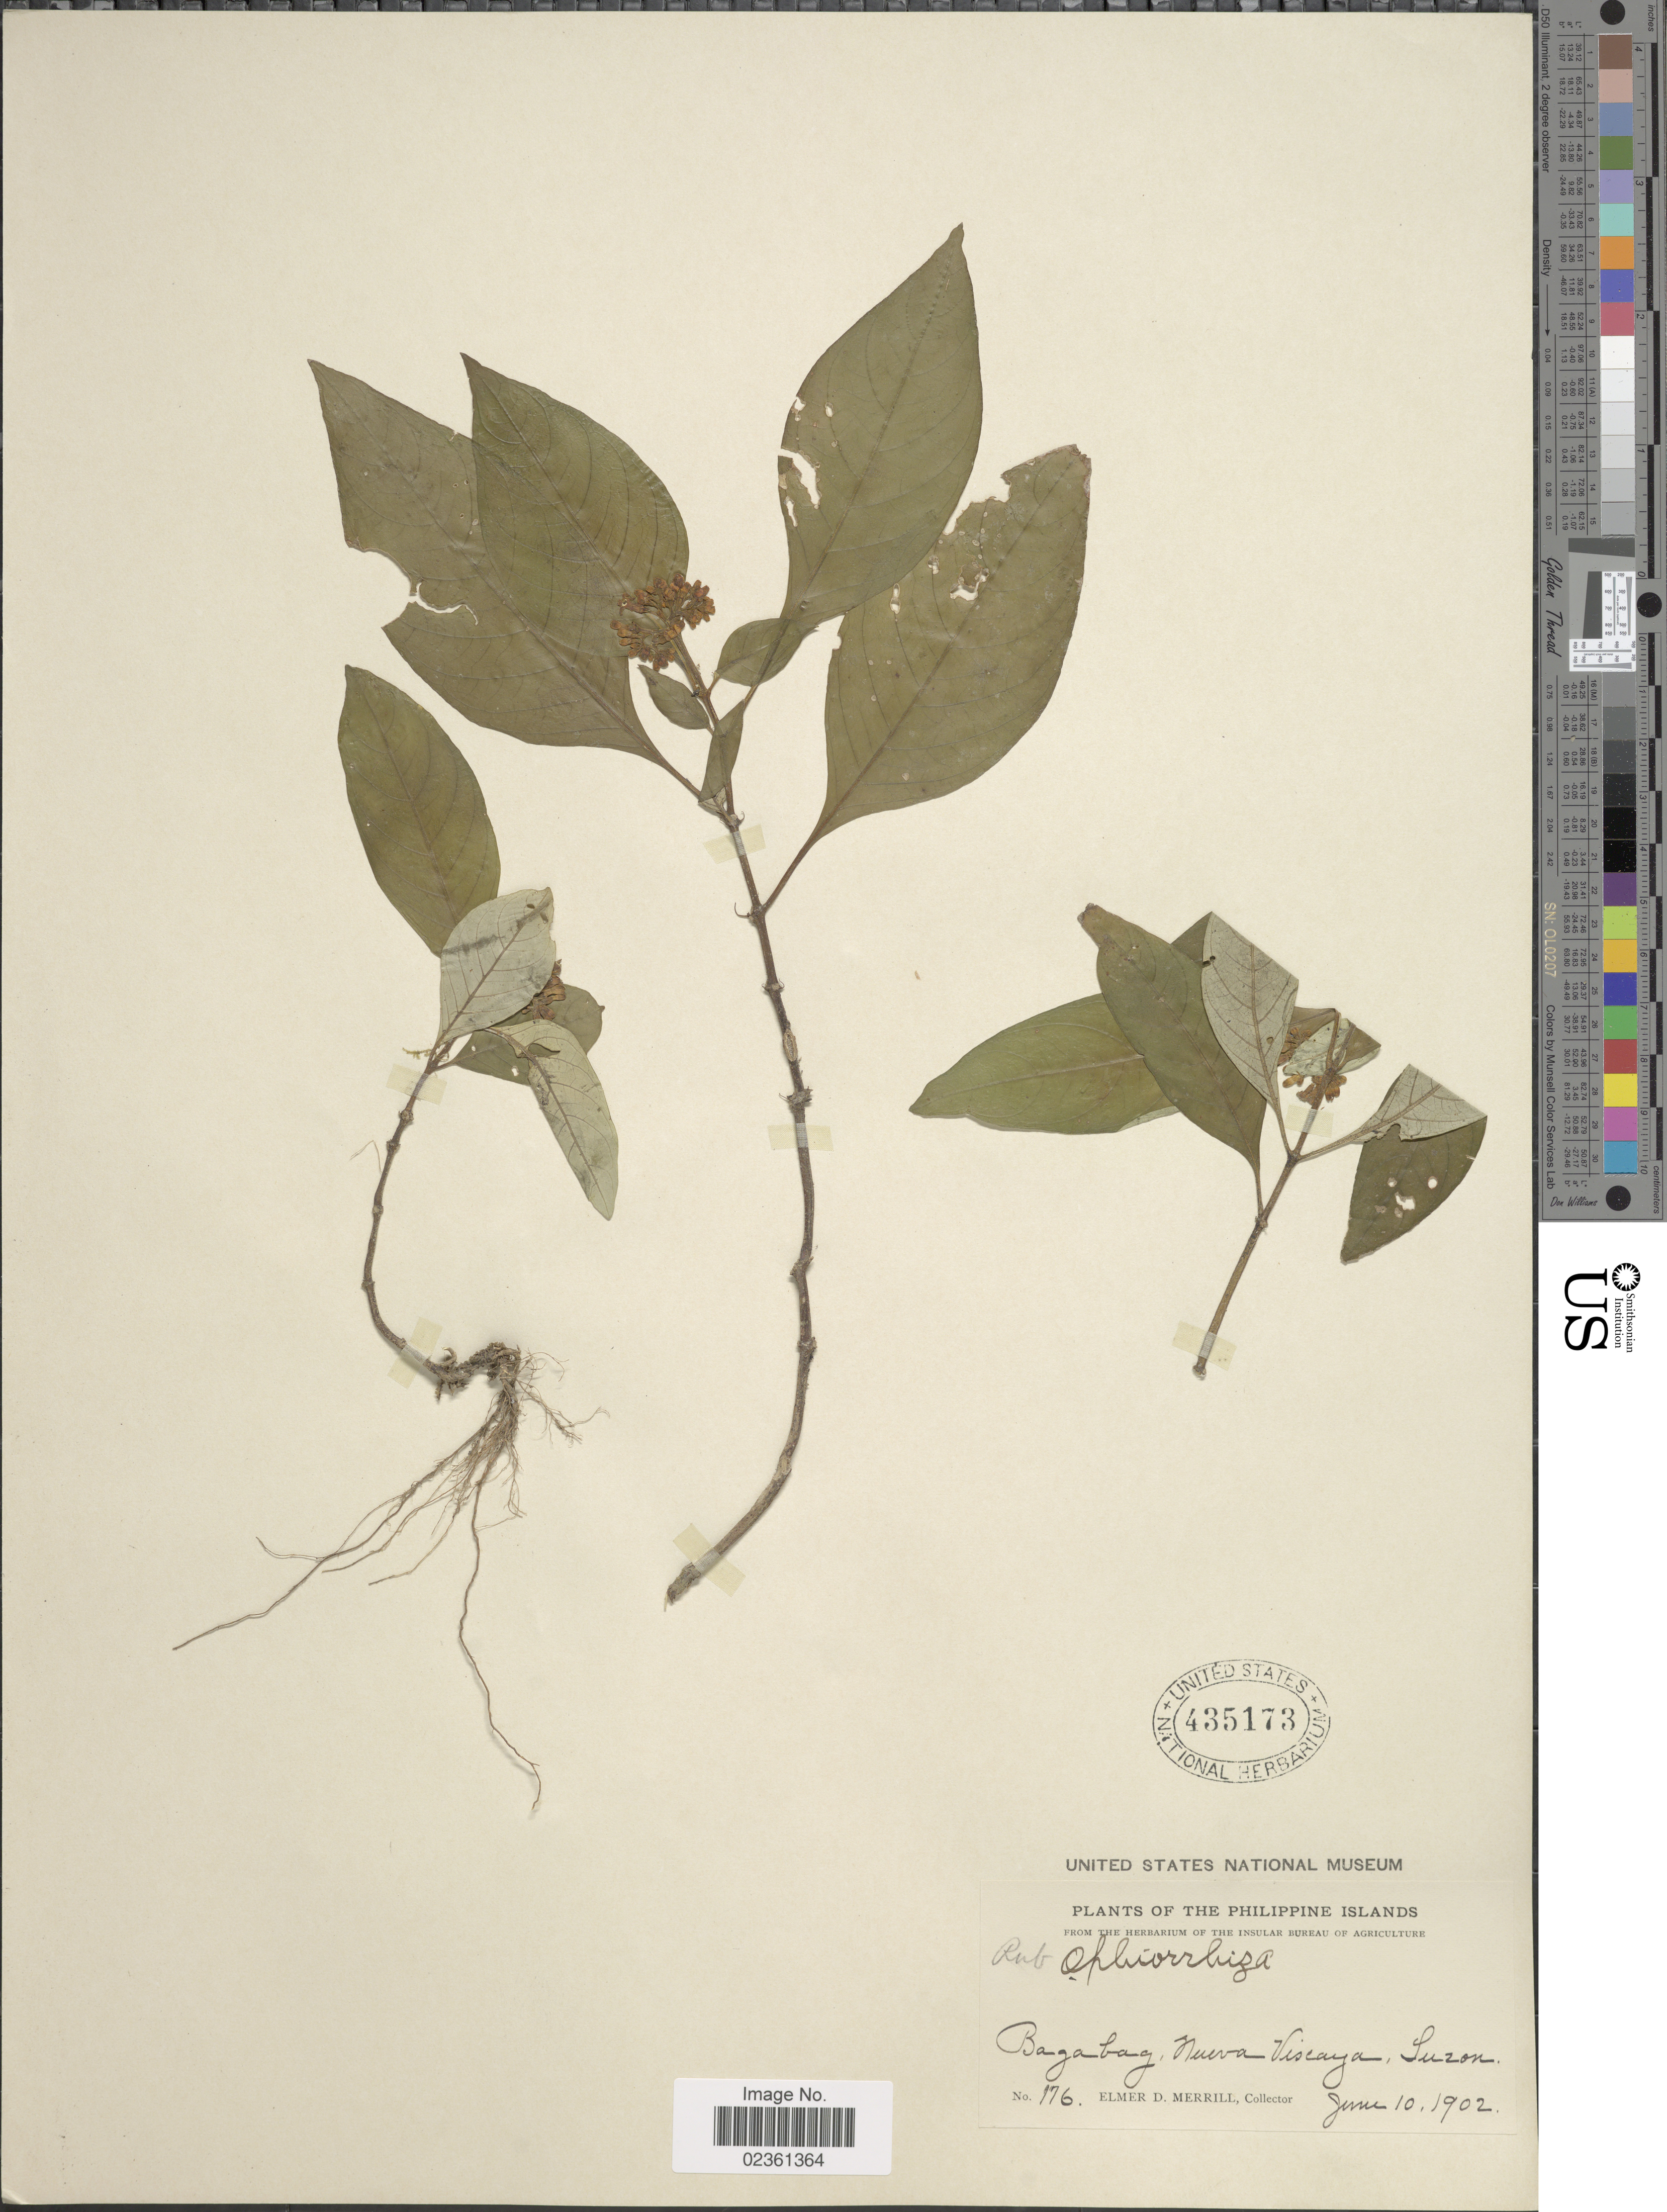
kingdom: Plantae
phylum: Tracheophyta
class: Magnoliopsida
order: Gentianales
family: Rubiaceae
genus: Ophiorrhiza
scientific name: Ophiorrhiza oblongifolia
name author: DC.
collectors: E. D. Merrill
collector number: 176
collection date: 1902-06-10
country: Philippines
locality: The Philippine Islands, Bagabag, Nuevo Viscaya, Luzon.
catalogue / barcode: US 435173